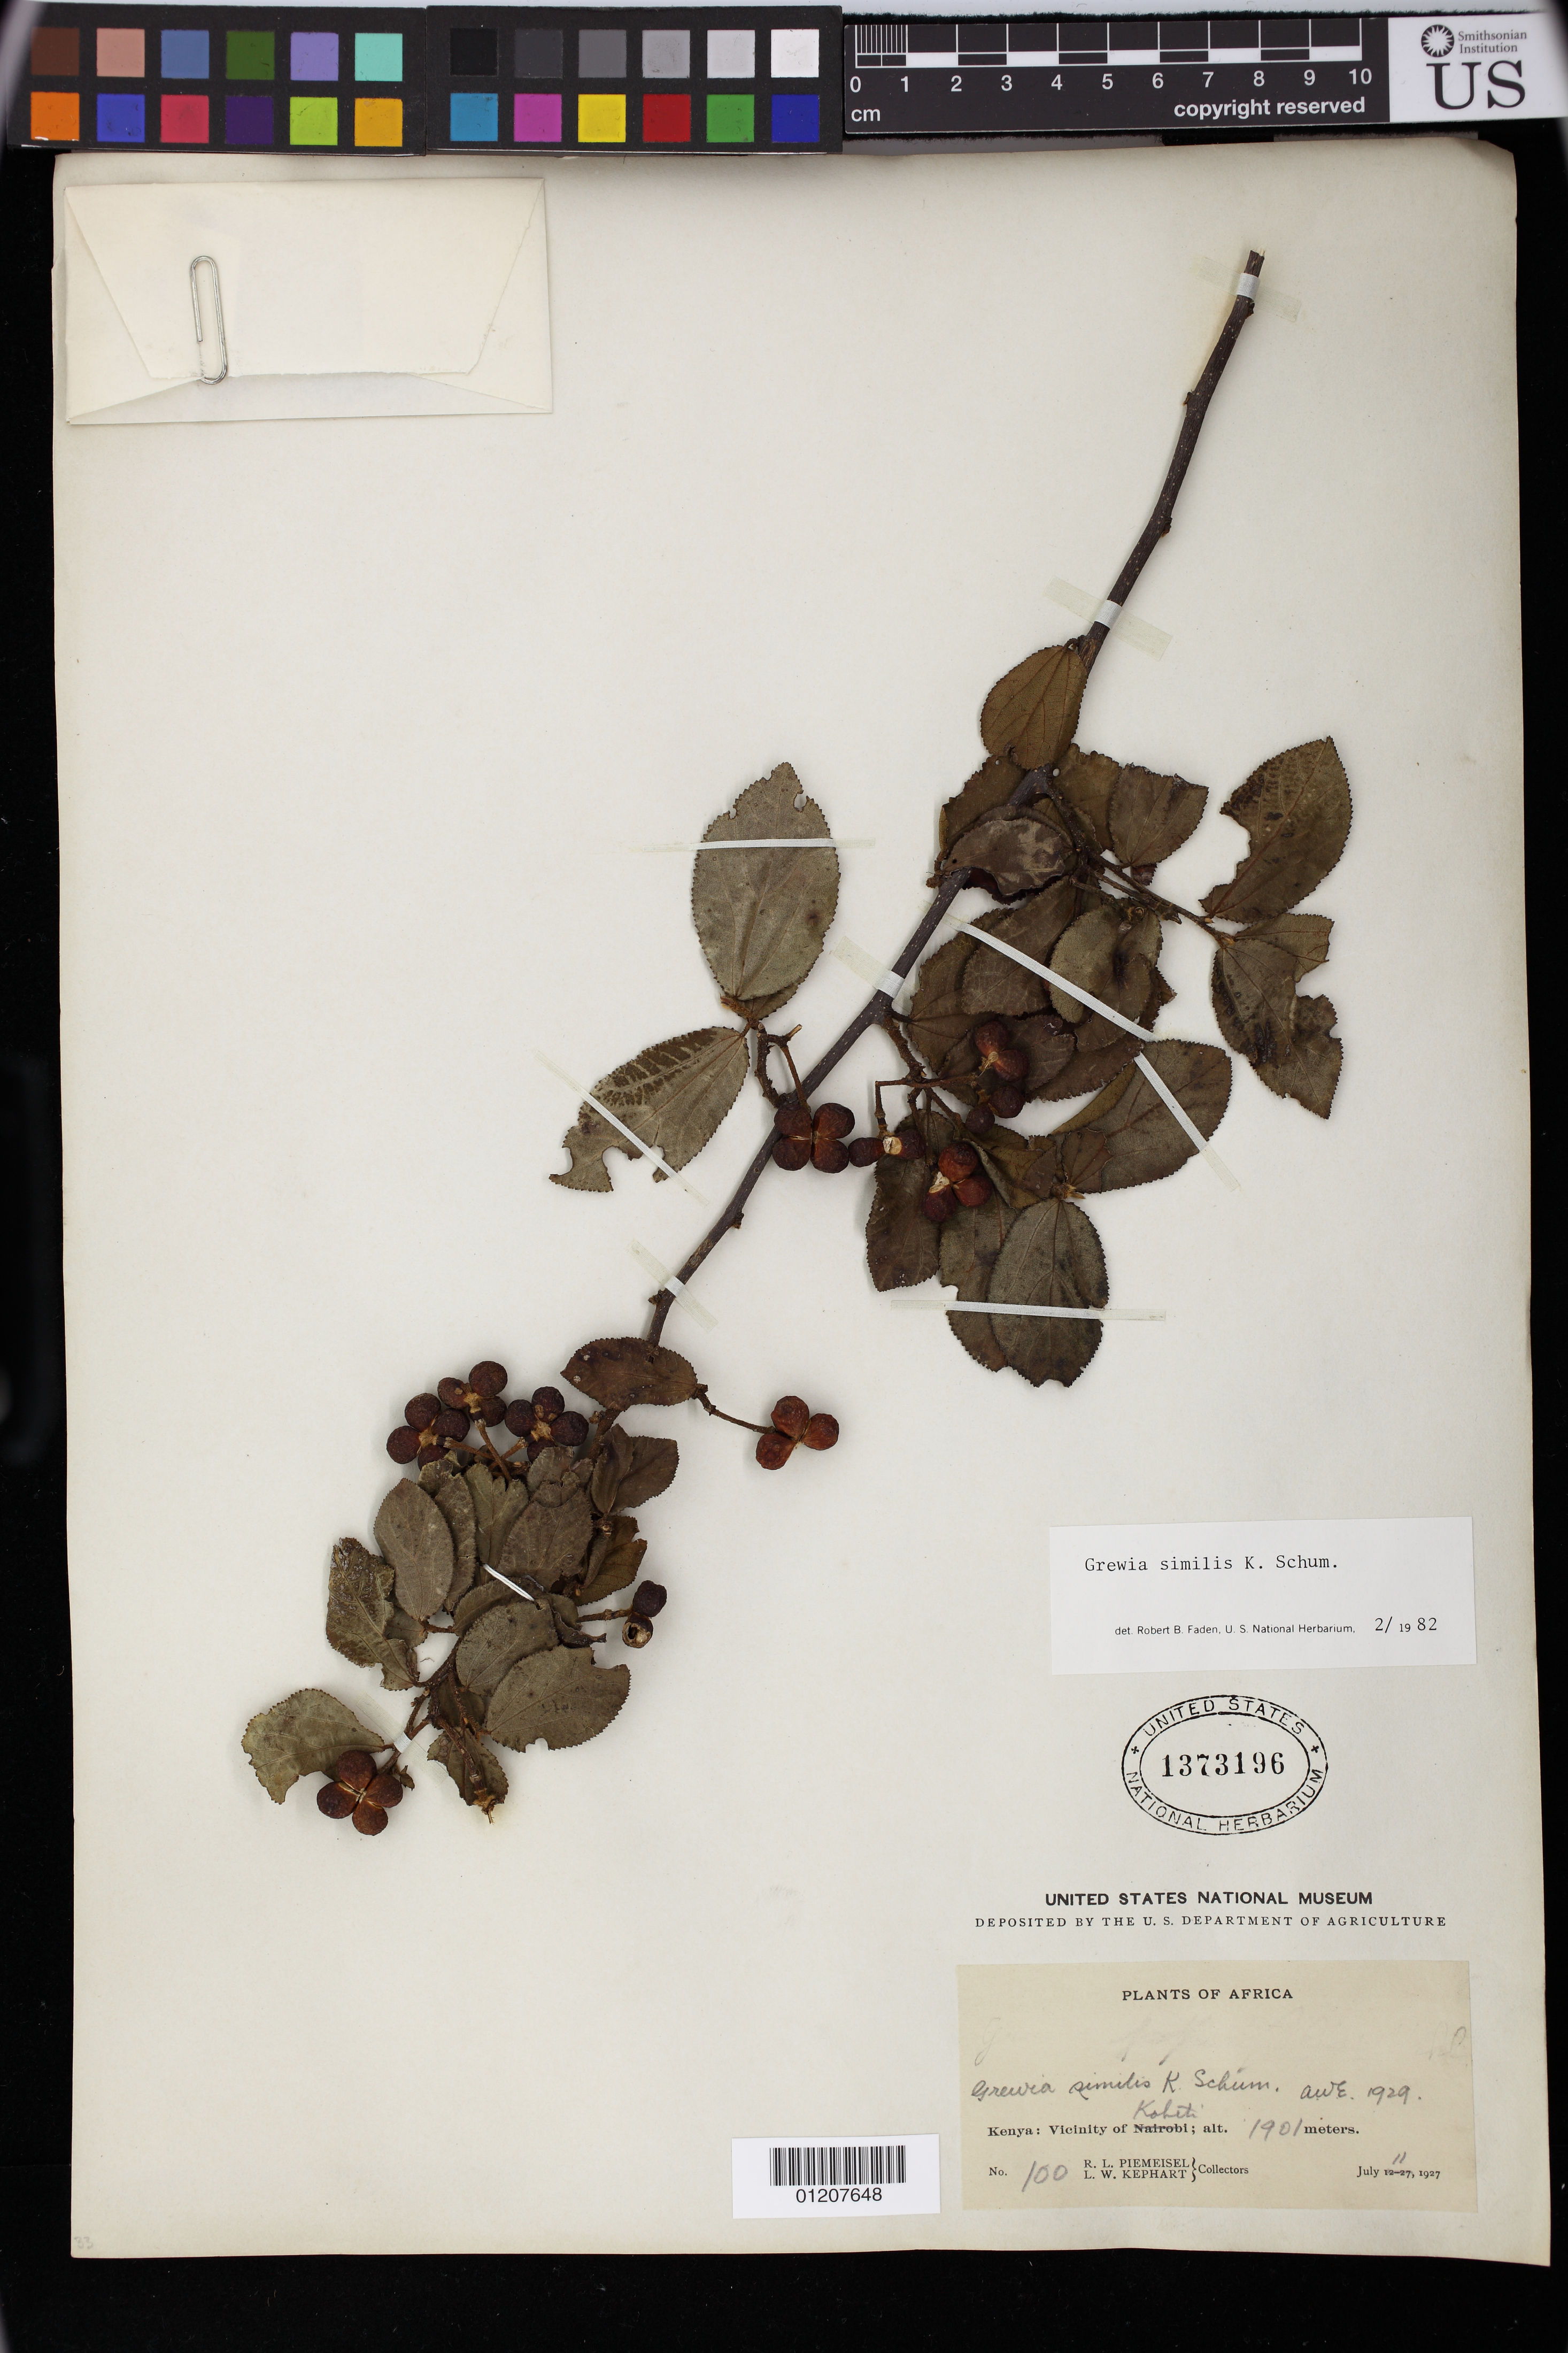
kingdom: Plantae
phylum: Tracheophyta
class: Magnoliopsida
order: Malvales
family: Malvaceae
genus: Grewia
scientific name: Grewia similis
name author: K. Schum.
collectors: R. L. Piemeisel & L. W. Kephart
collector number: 100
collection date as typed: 07 Nov 1927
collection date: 1927-11-07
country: Kenya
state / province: Nairobi Area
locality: Vicinity of Kabeti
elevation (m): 1901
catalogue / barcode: US 1373196